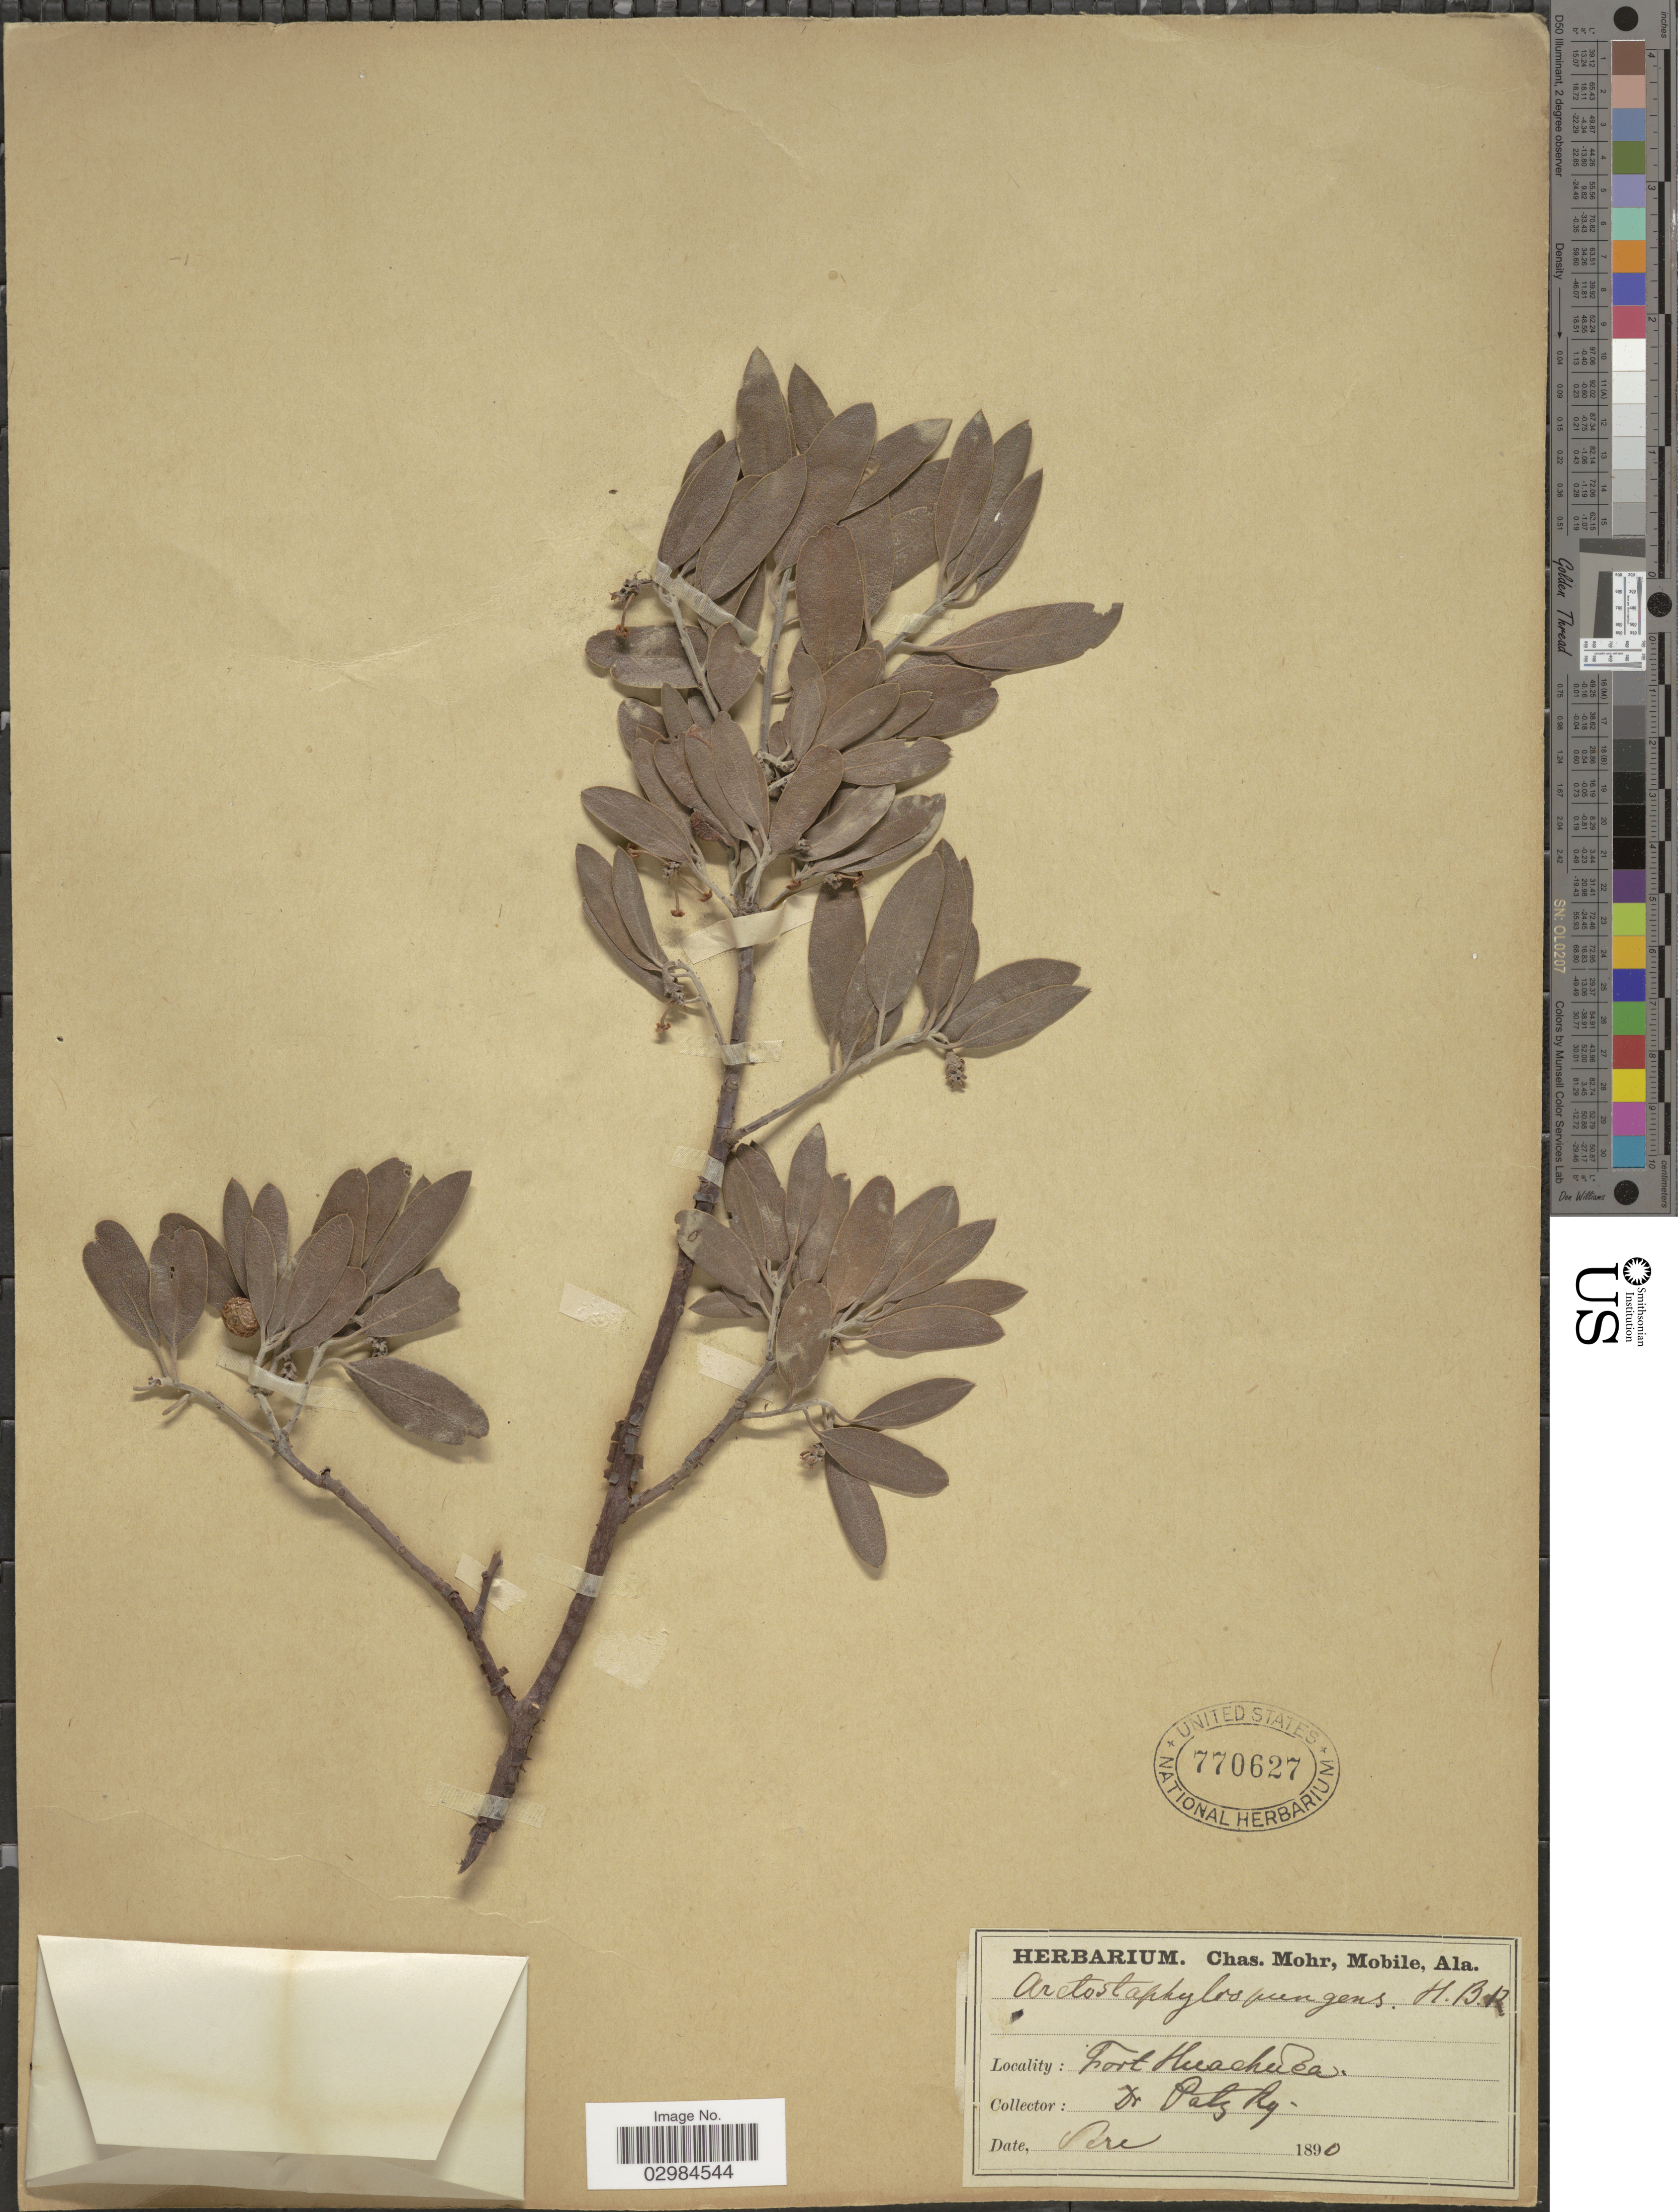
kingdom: Plantae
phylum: Tracheophyta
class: Magnoliopsida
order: Ericales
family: Ericaceae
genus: Arctostaphylos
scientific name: Arctostaphylos pungens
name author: Kunth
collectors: -. Patzky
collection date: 1890-09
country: United States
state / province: Alabama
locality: Fort Huachuca.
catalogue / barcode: US 770627